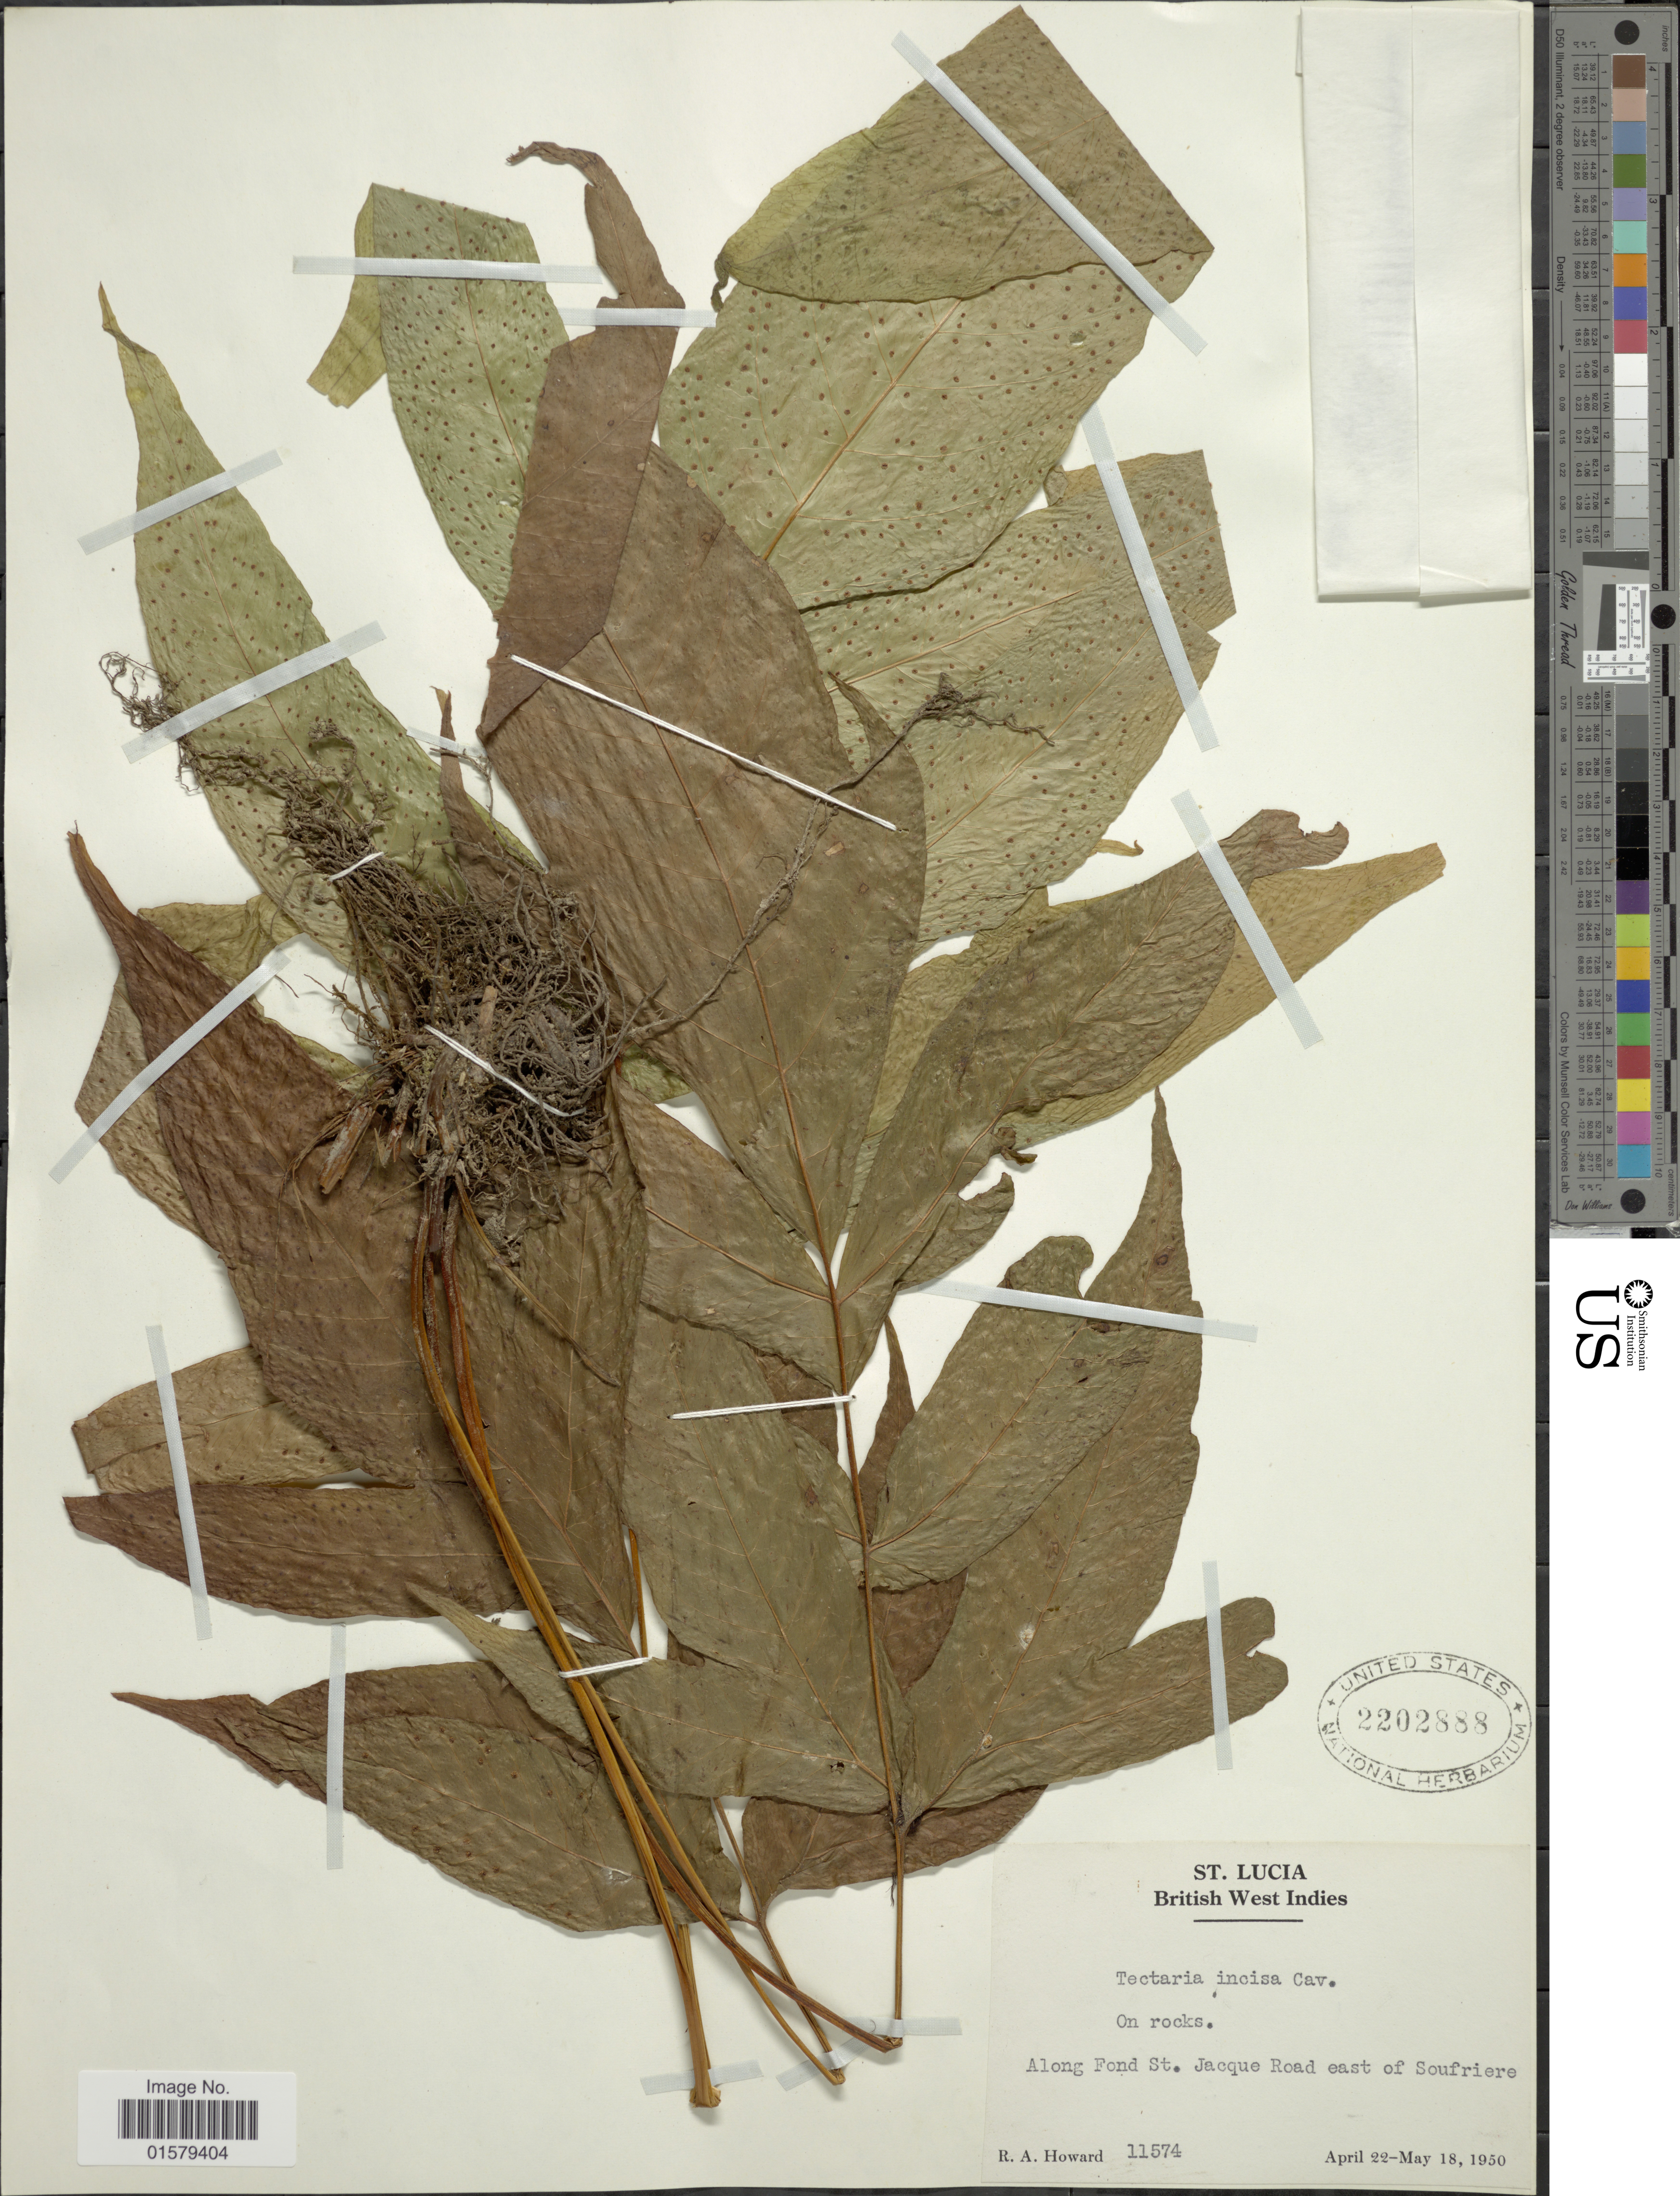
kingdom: Plantae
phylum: Tracheophyta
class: Polypodiopsida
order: Polypodiales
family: Tectariaceae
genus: Tectaria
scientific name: Tectaria incisa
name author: Cav.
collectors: R. A. Howard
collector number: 11574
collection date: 1950-04-22/1950-05-18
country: St. Lucia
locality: Along Fond St. Jacque Road east of Soufriere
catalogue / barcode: US 2202888